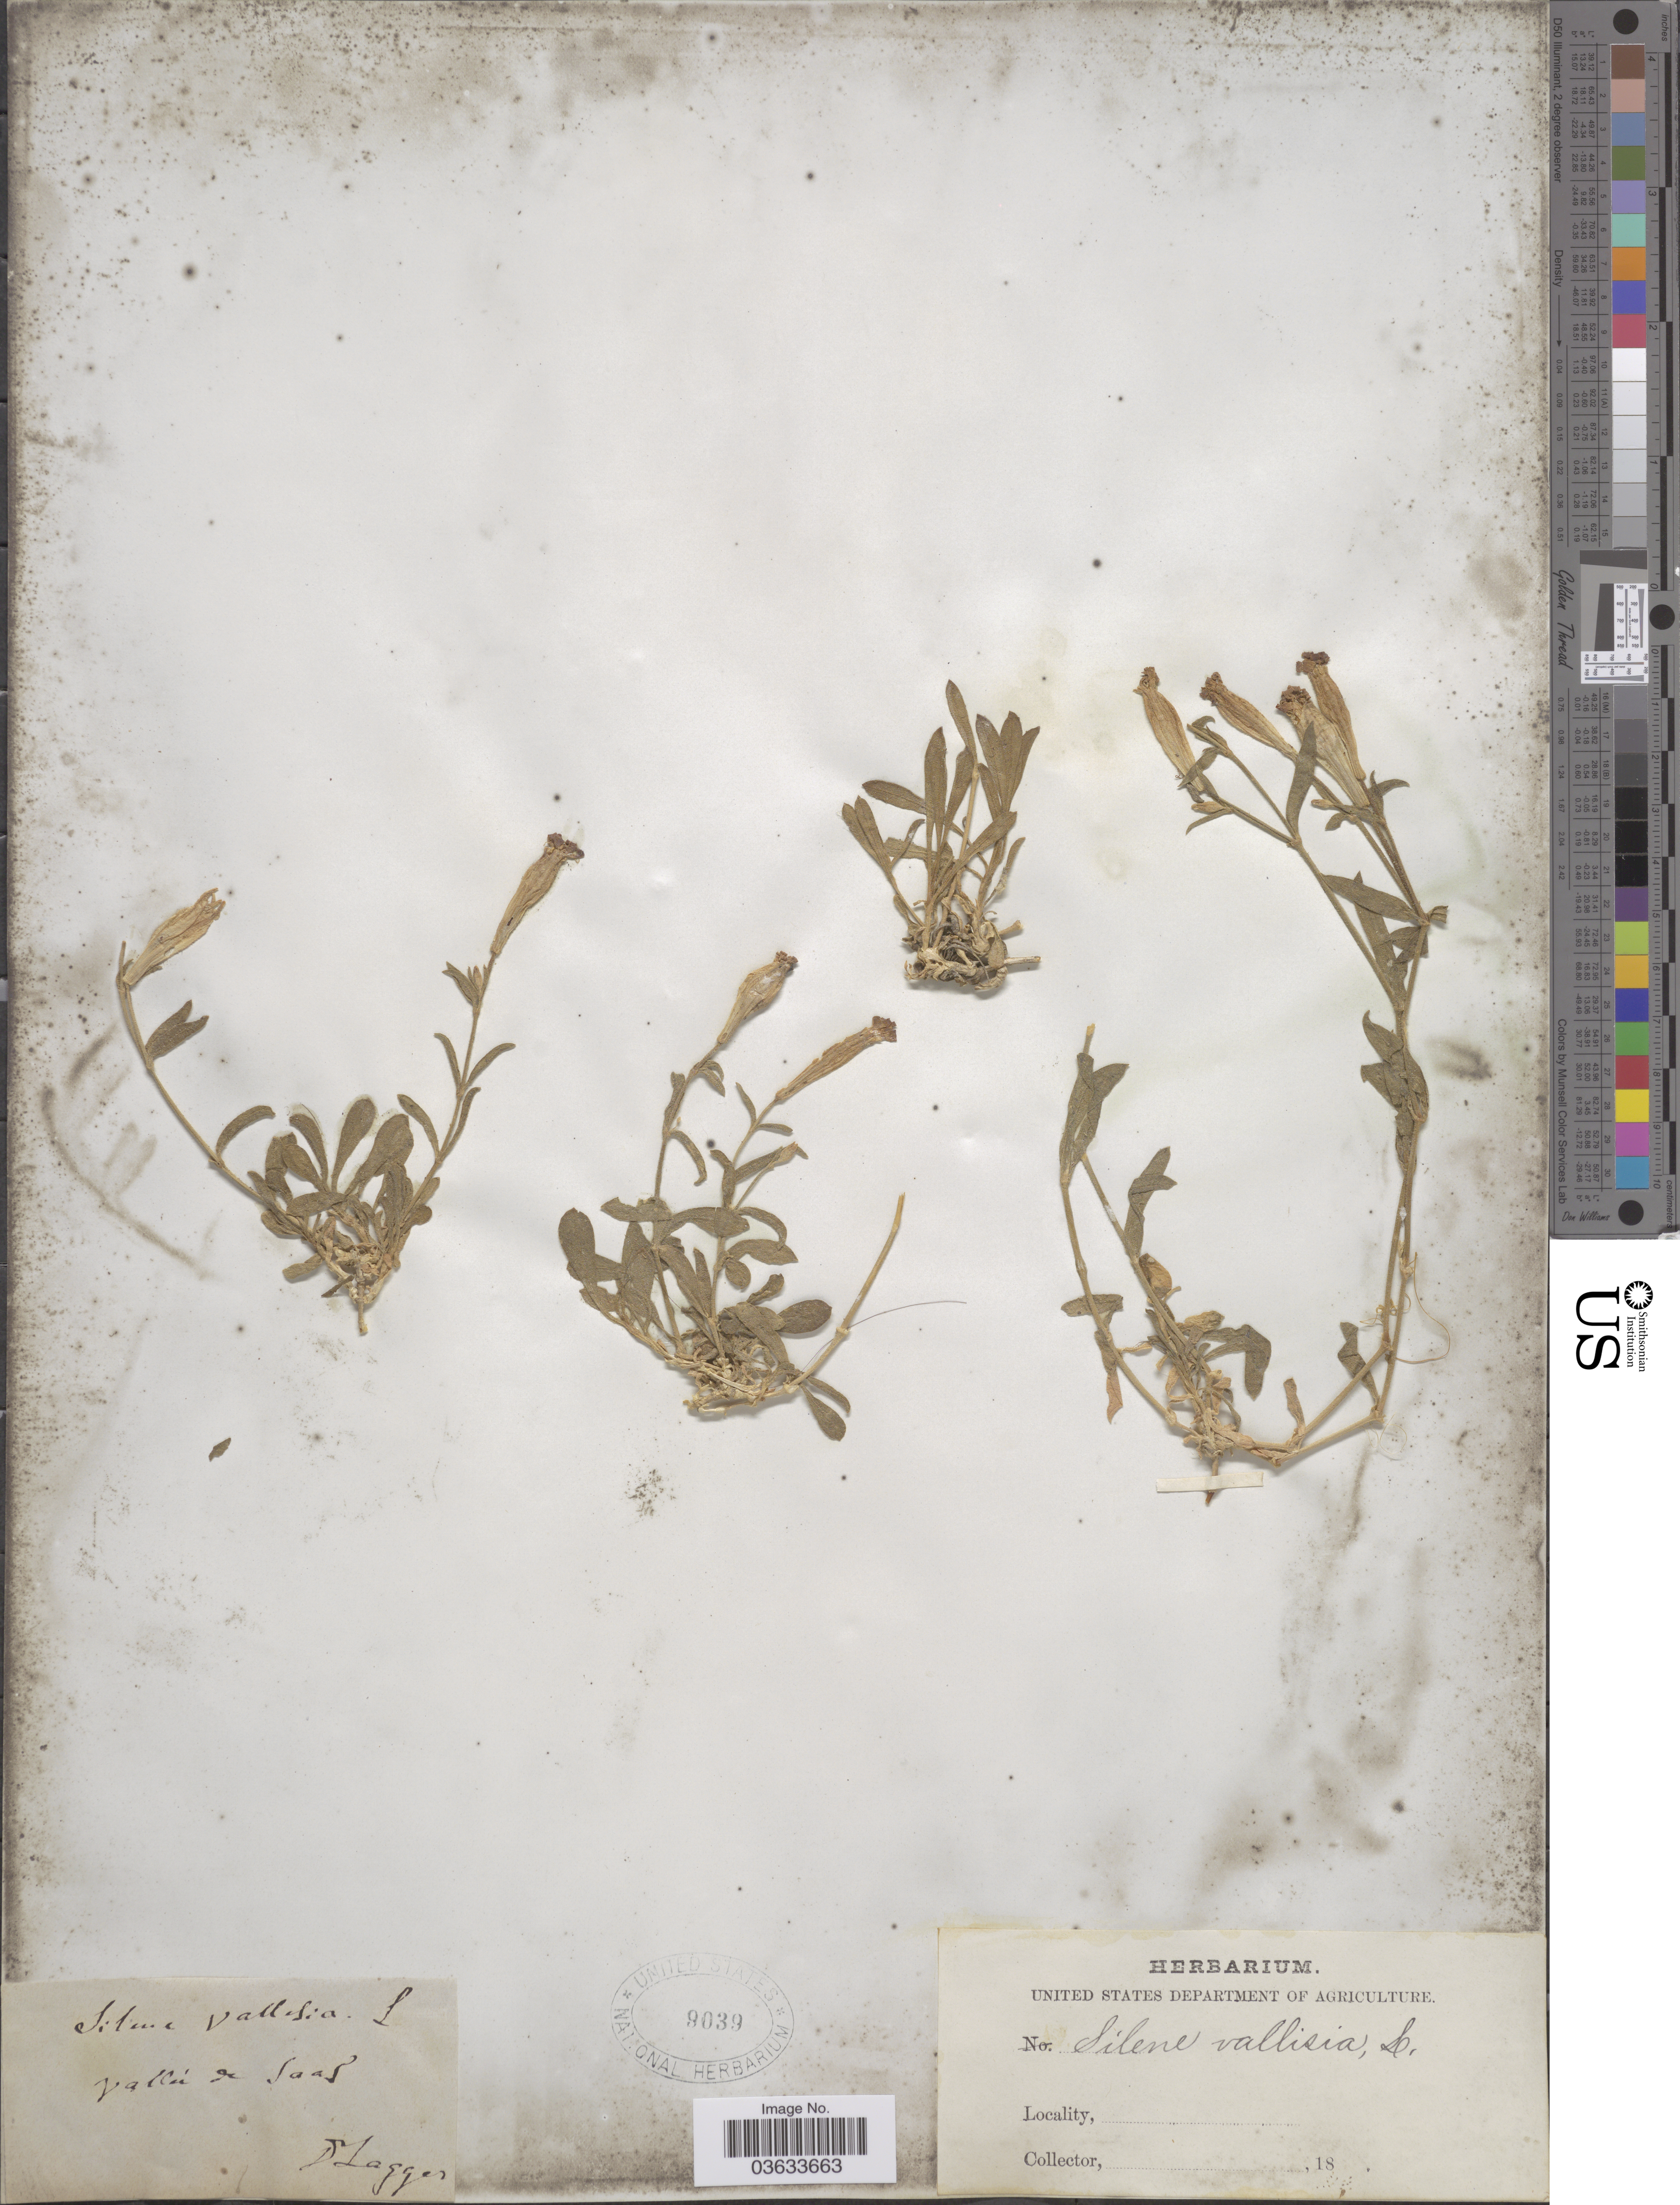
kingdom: Plantae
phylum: Tracheophyta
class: Magnoliopsida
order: Caryophyllales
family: Caryophyllaceae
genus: Silene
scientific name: Silene vallesia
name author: L.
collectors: F. J. Lagger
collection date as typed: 18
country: Switzerland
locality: Vallée de Saas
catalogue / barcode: US 9039